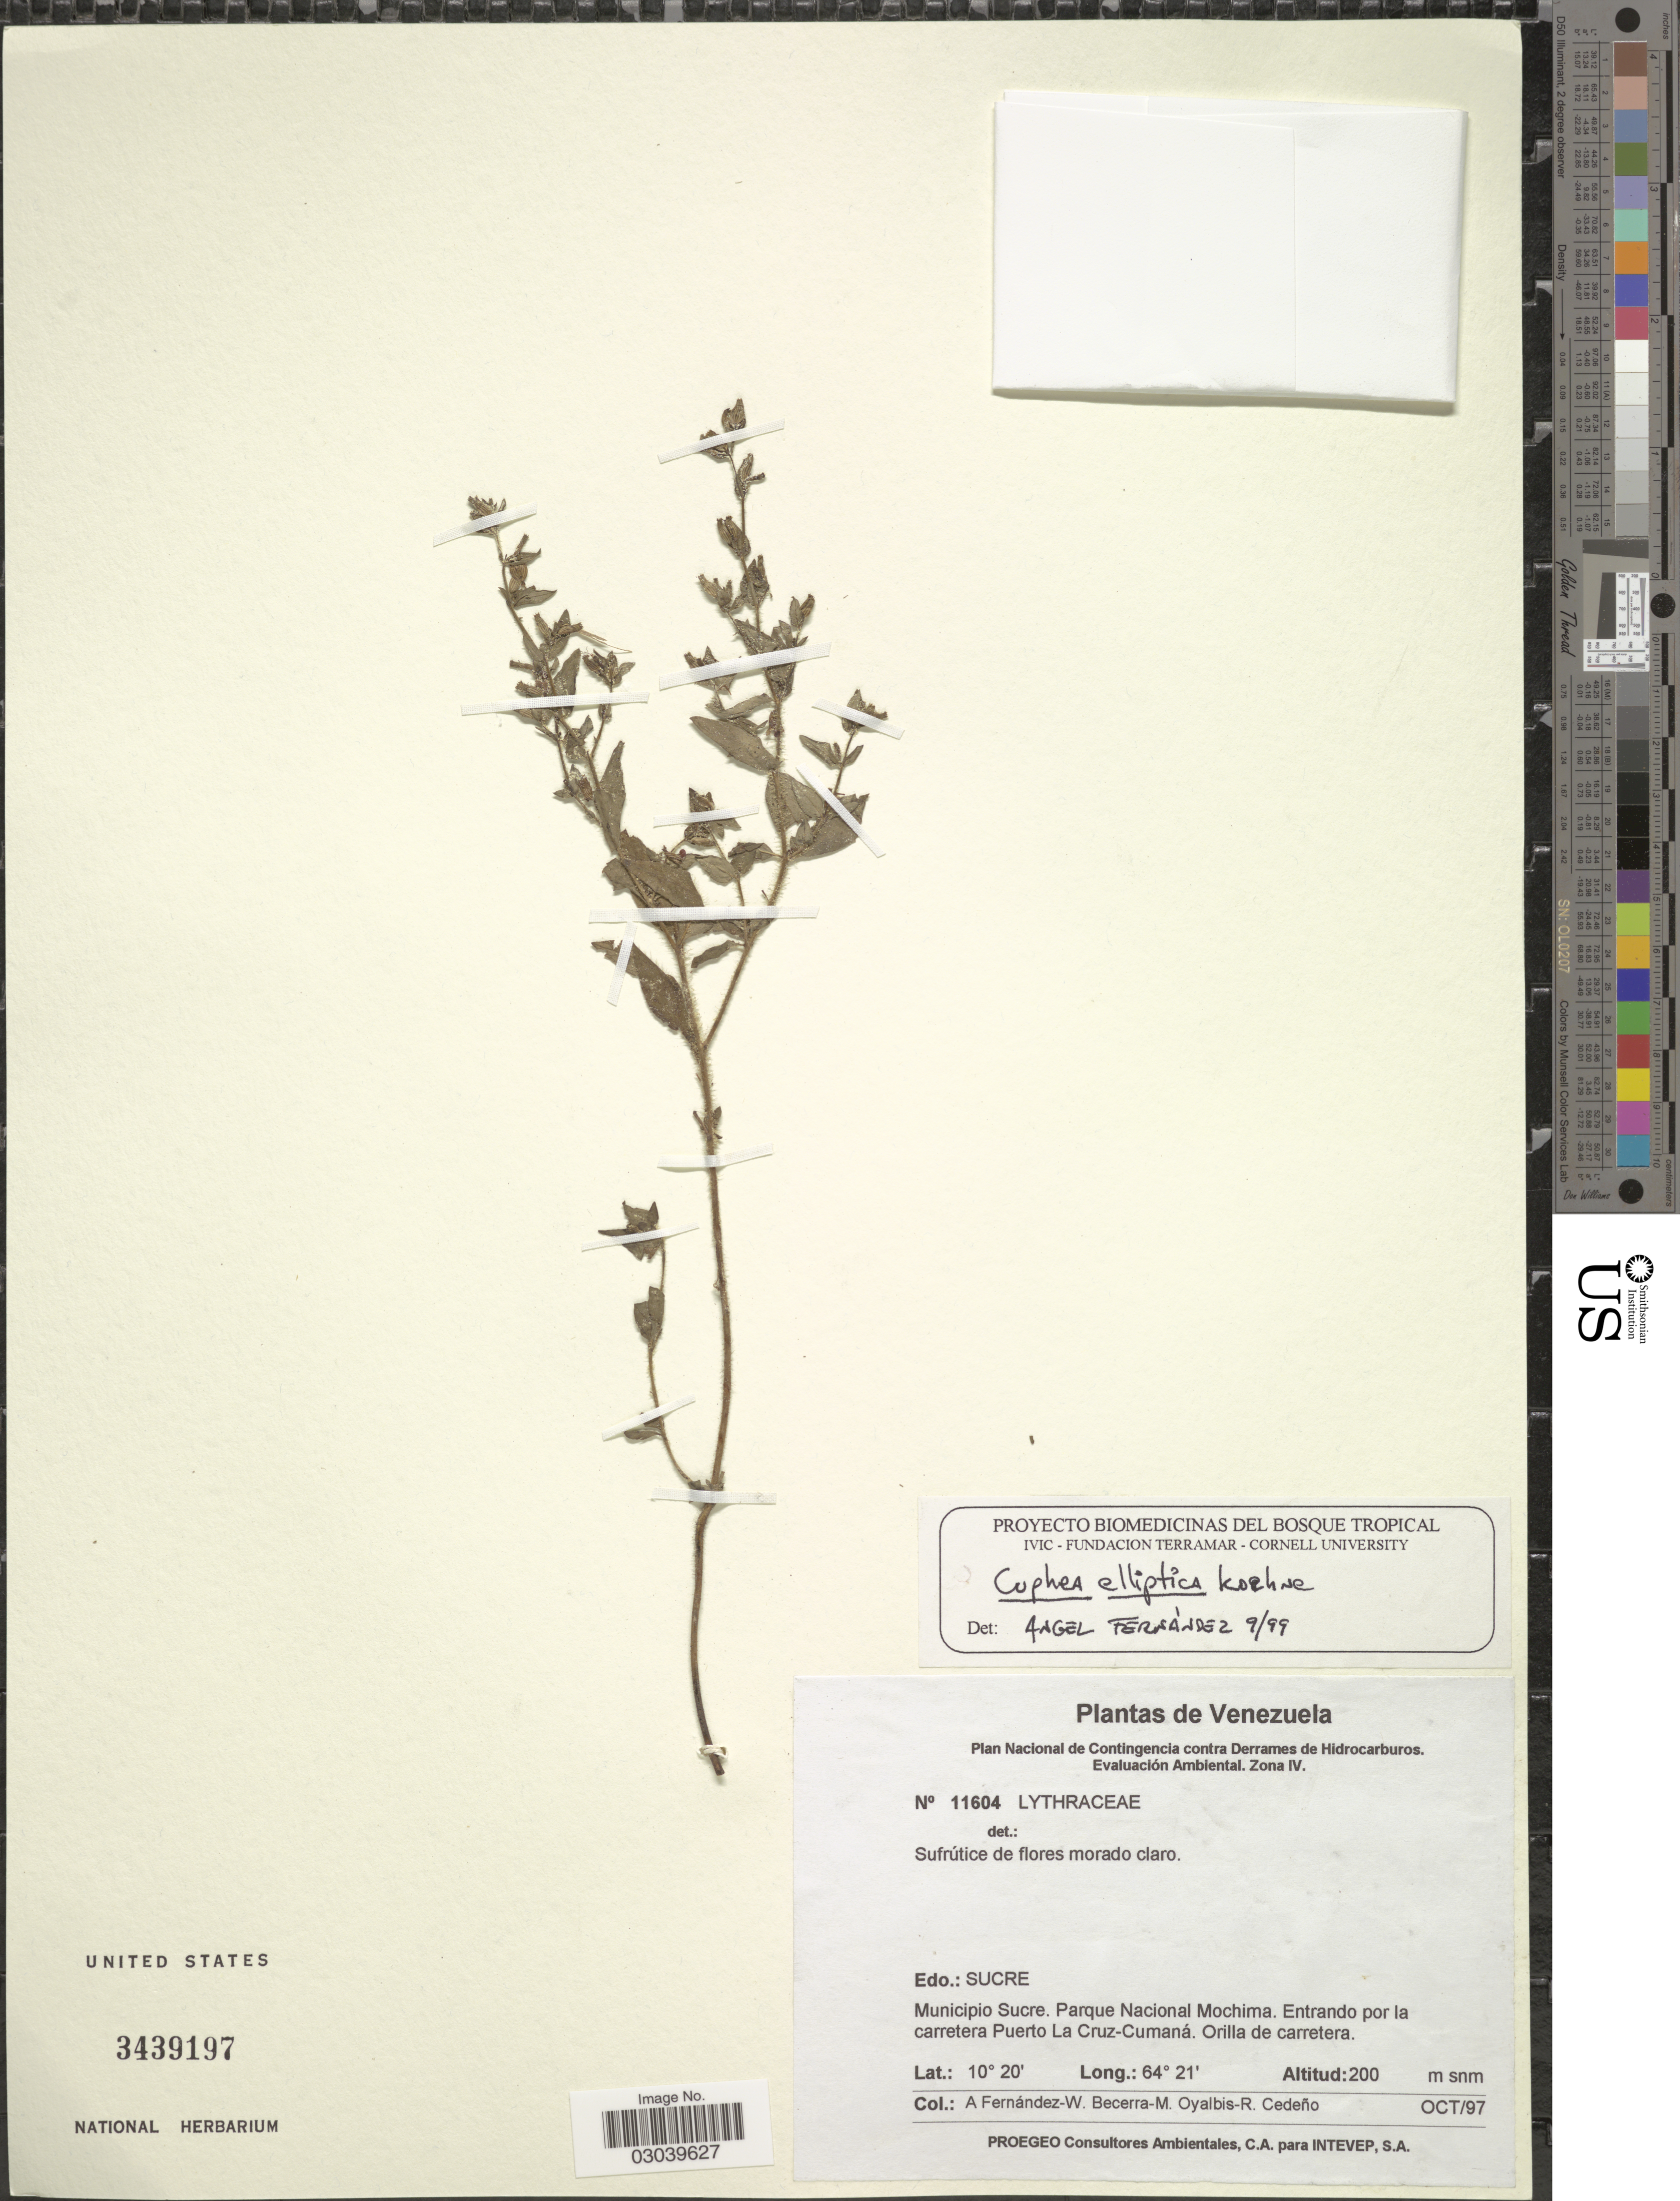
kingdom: Plantae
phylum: Tracheophyta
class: Magnoliopsida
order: Myrtales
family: Lythraceae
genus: Cuphea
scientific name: Cuphea elliptica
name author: Koehne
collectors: Á. Fernández, W. Becerra, M. Oyalbis & R. Cedeño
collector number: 11604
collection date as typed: Transcribed d/m/y: /10/97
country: Venezuela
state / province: Sucre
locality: Municipio Sucre. Parque Nacional Mochima. Entrando por la carretera Puerto La Cruz-Cumaná. Orilla de carretera.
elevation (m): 200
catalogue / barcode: US 3439197